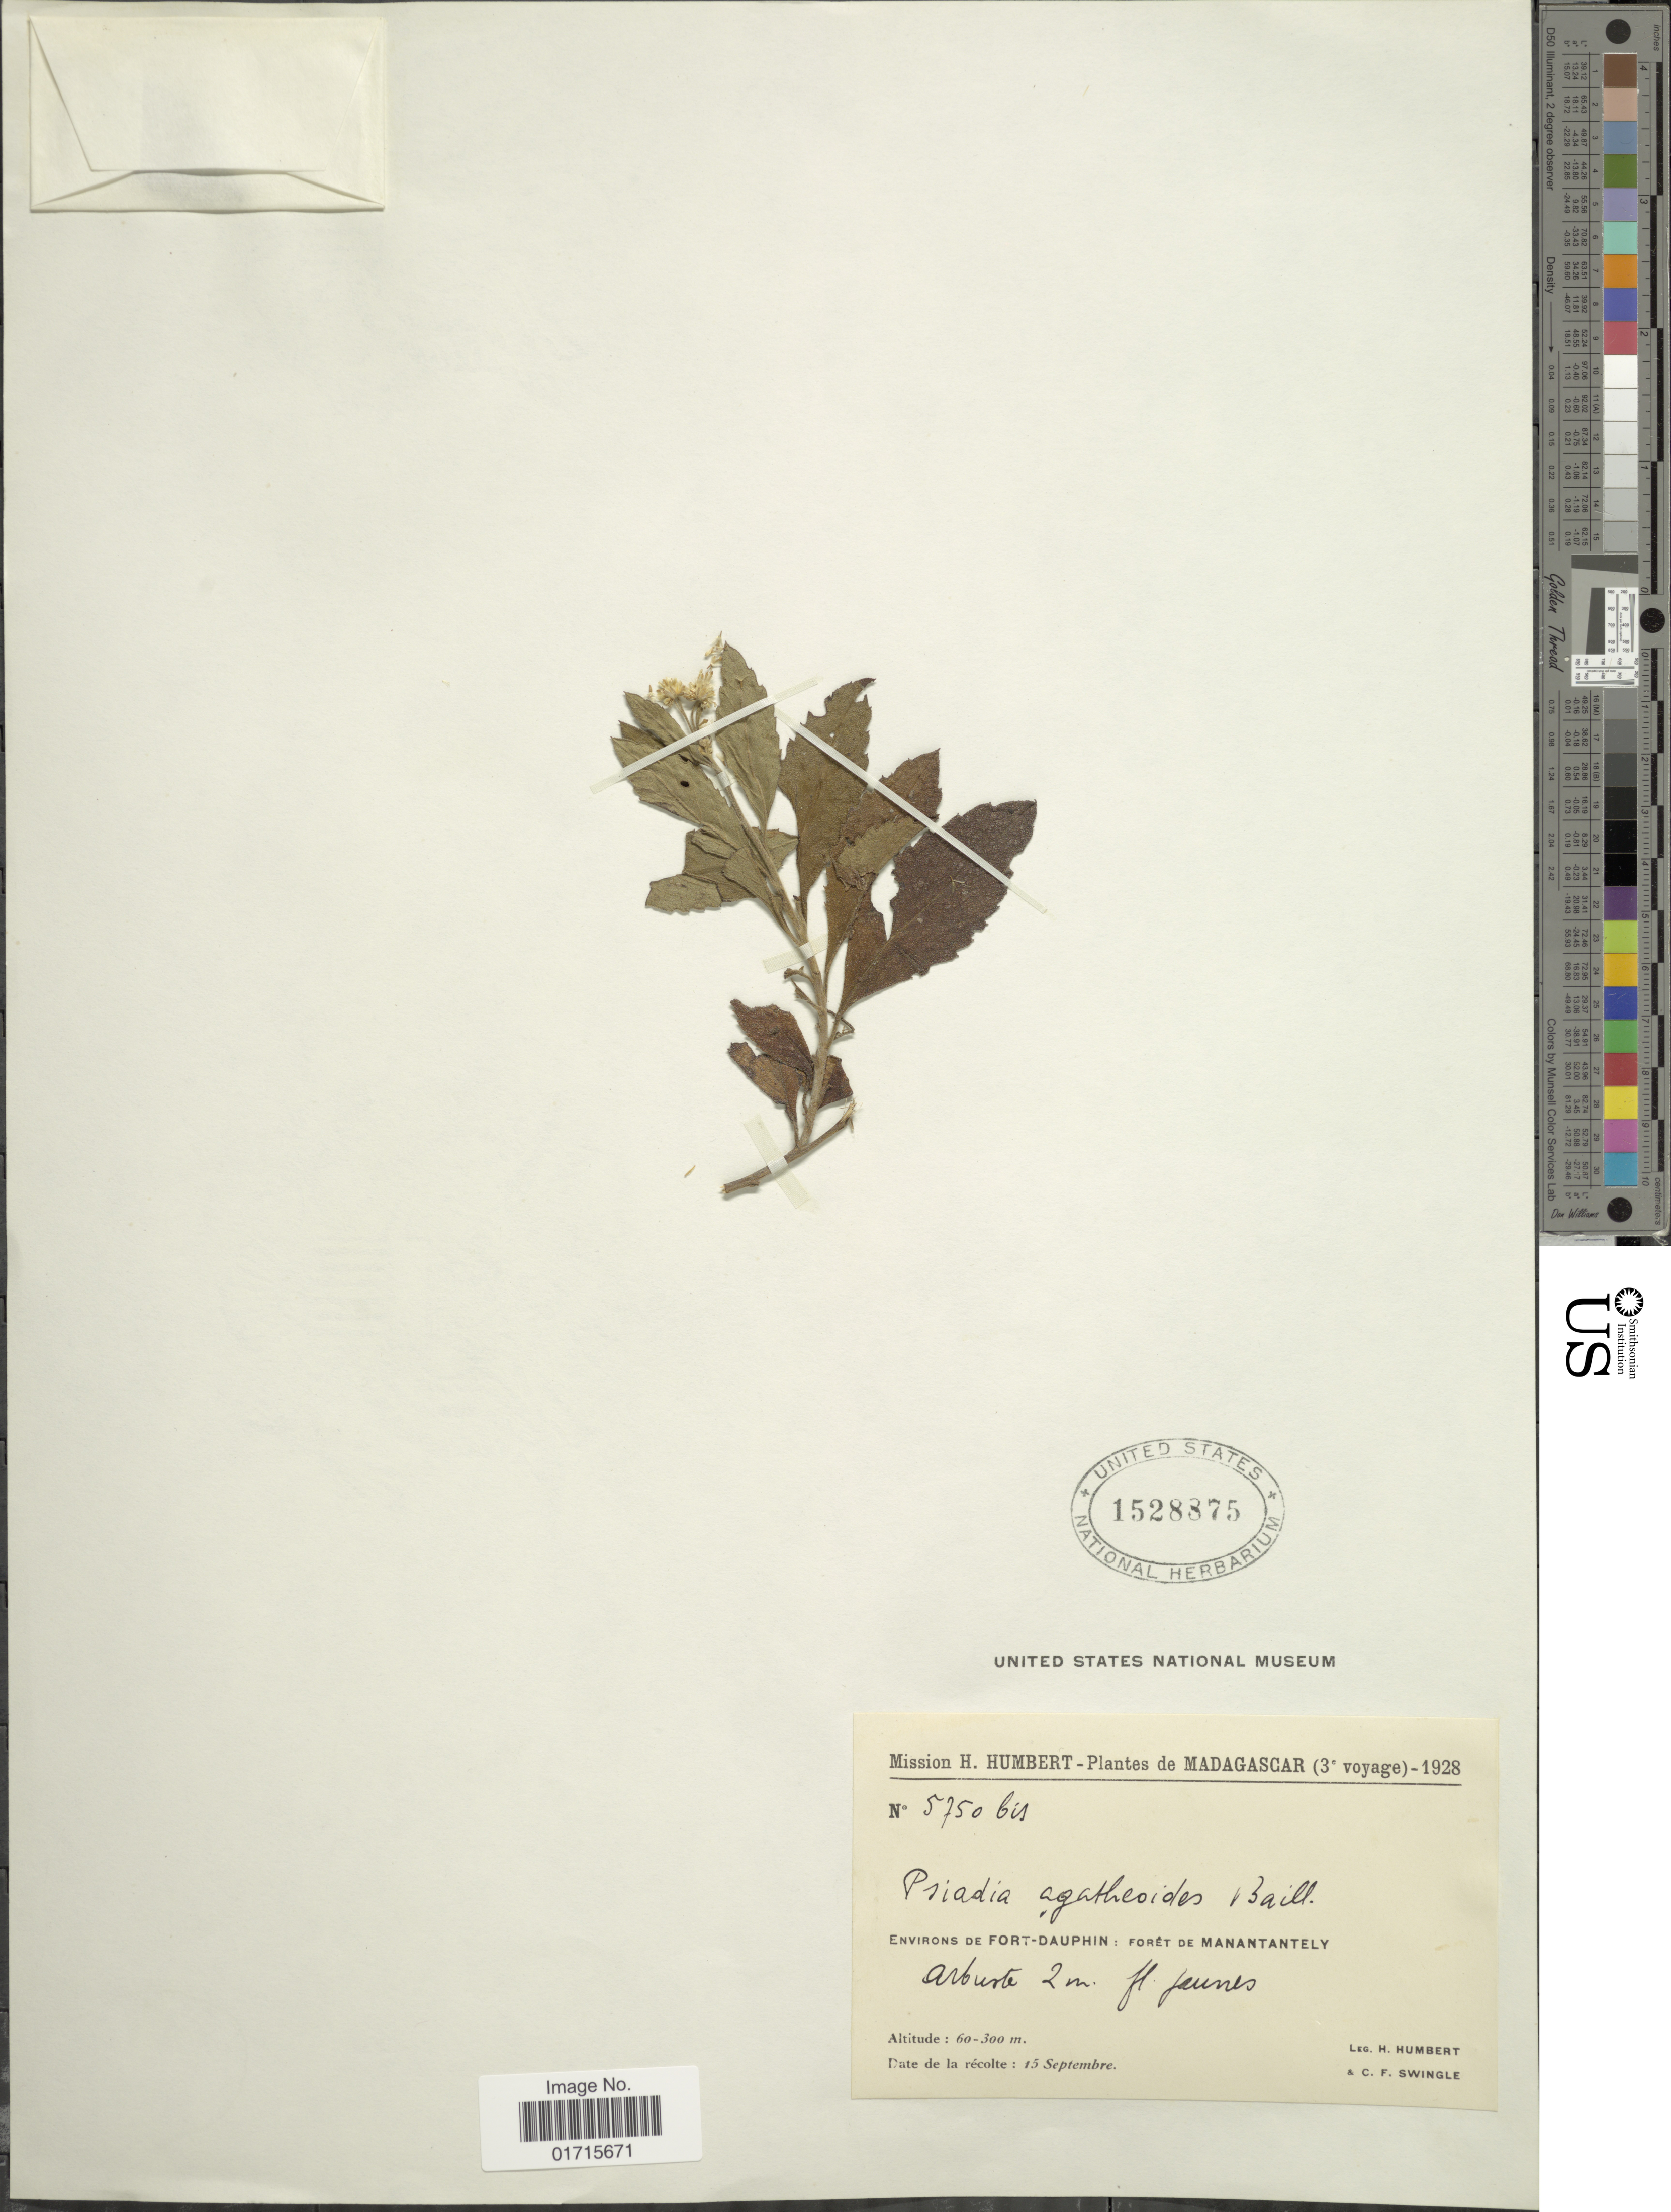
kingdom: Plantae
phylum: Tracheophyta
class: Magnoliopsida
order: Asterales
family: Asteraceae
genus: Psiadia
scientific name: Psiadia agathaeoides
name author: (Cass.) Drake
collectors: H. Humbert & C. Swingle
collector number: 5750bis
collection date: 1928-09-15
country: Madagascar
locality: Environs de Fort-Dauphin: Foret de Manantantely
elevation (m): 60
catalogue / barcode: US 1528875